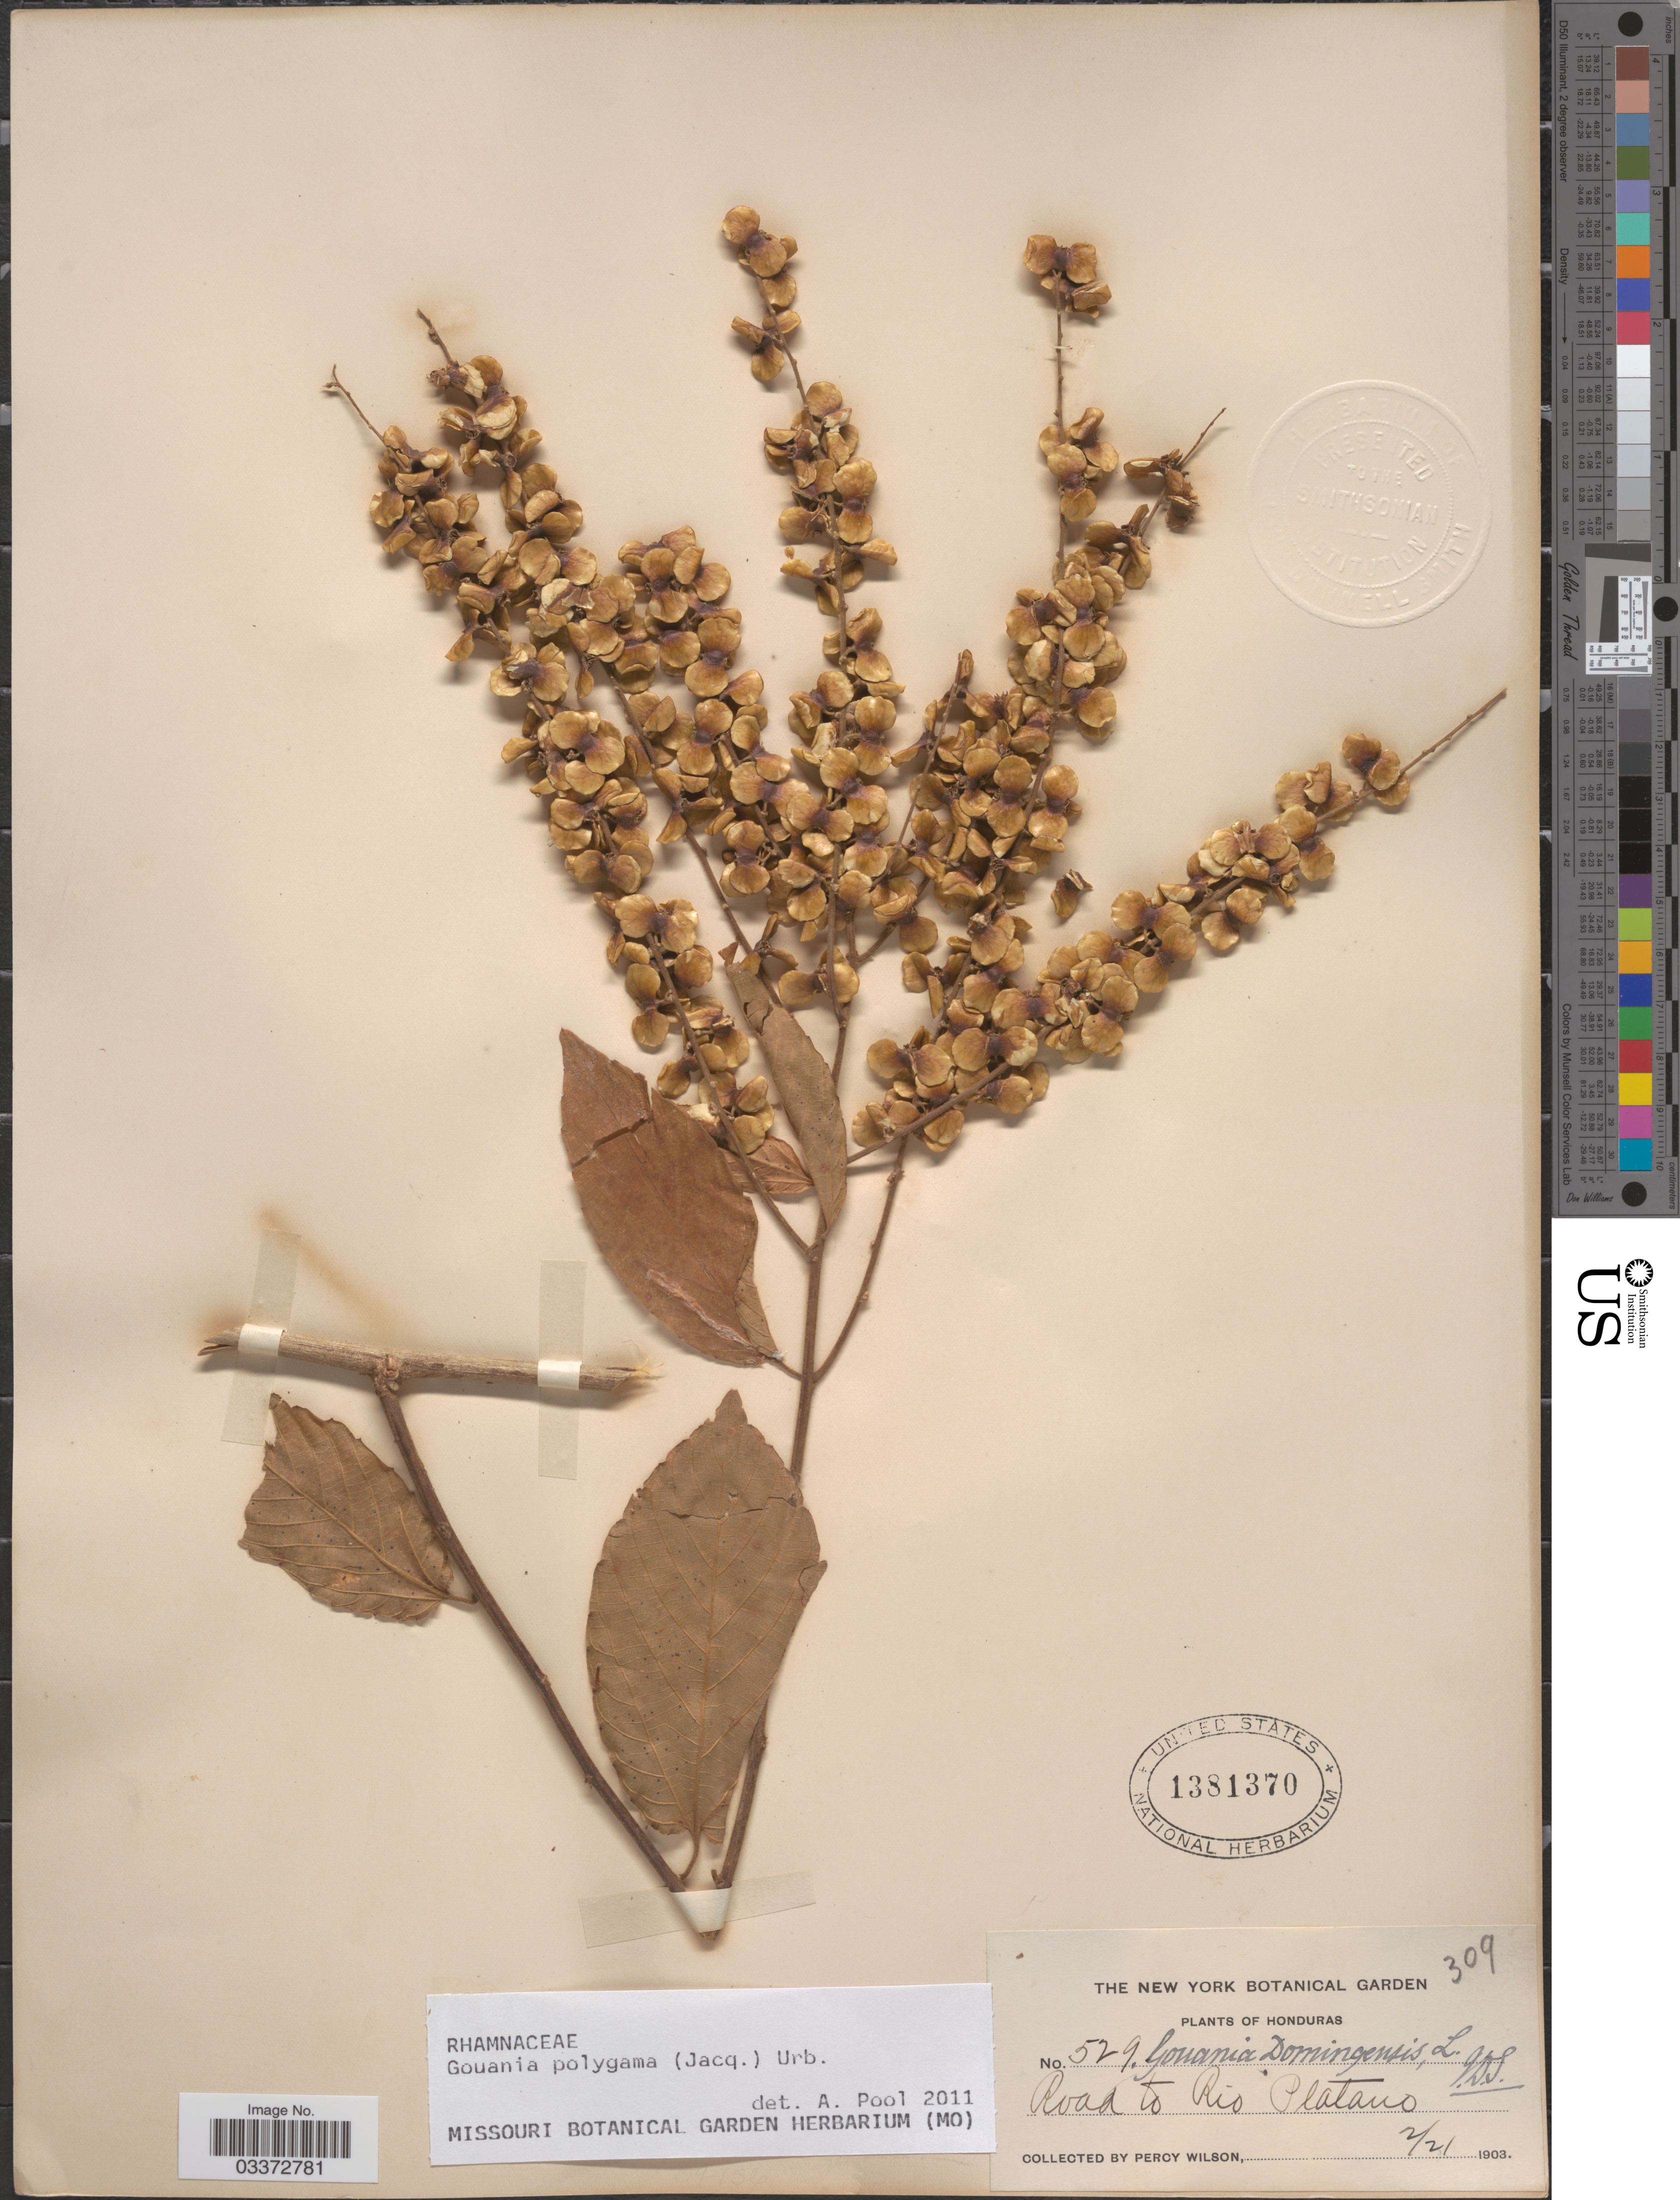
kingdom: Plantae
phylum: Tracheophyta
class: Magnoliopsida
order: Rosales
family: Rhamnaceae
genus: Gouania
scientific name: Gouania polygama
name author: (Jacq.) Urb.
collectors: P. Wilson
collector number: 529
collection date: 1903-02-21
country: Honduras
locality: Road to Rio Platano.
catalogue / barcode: US 1381370